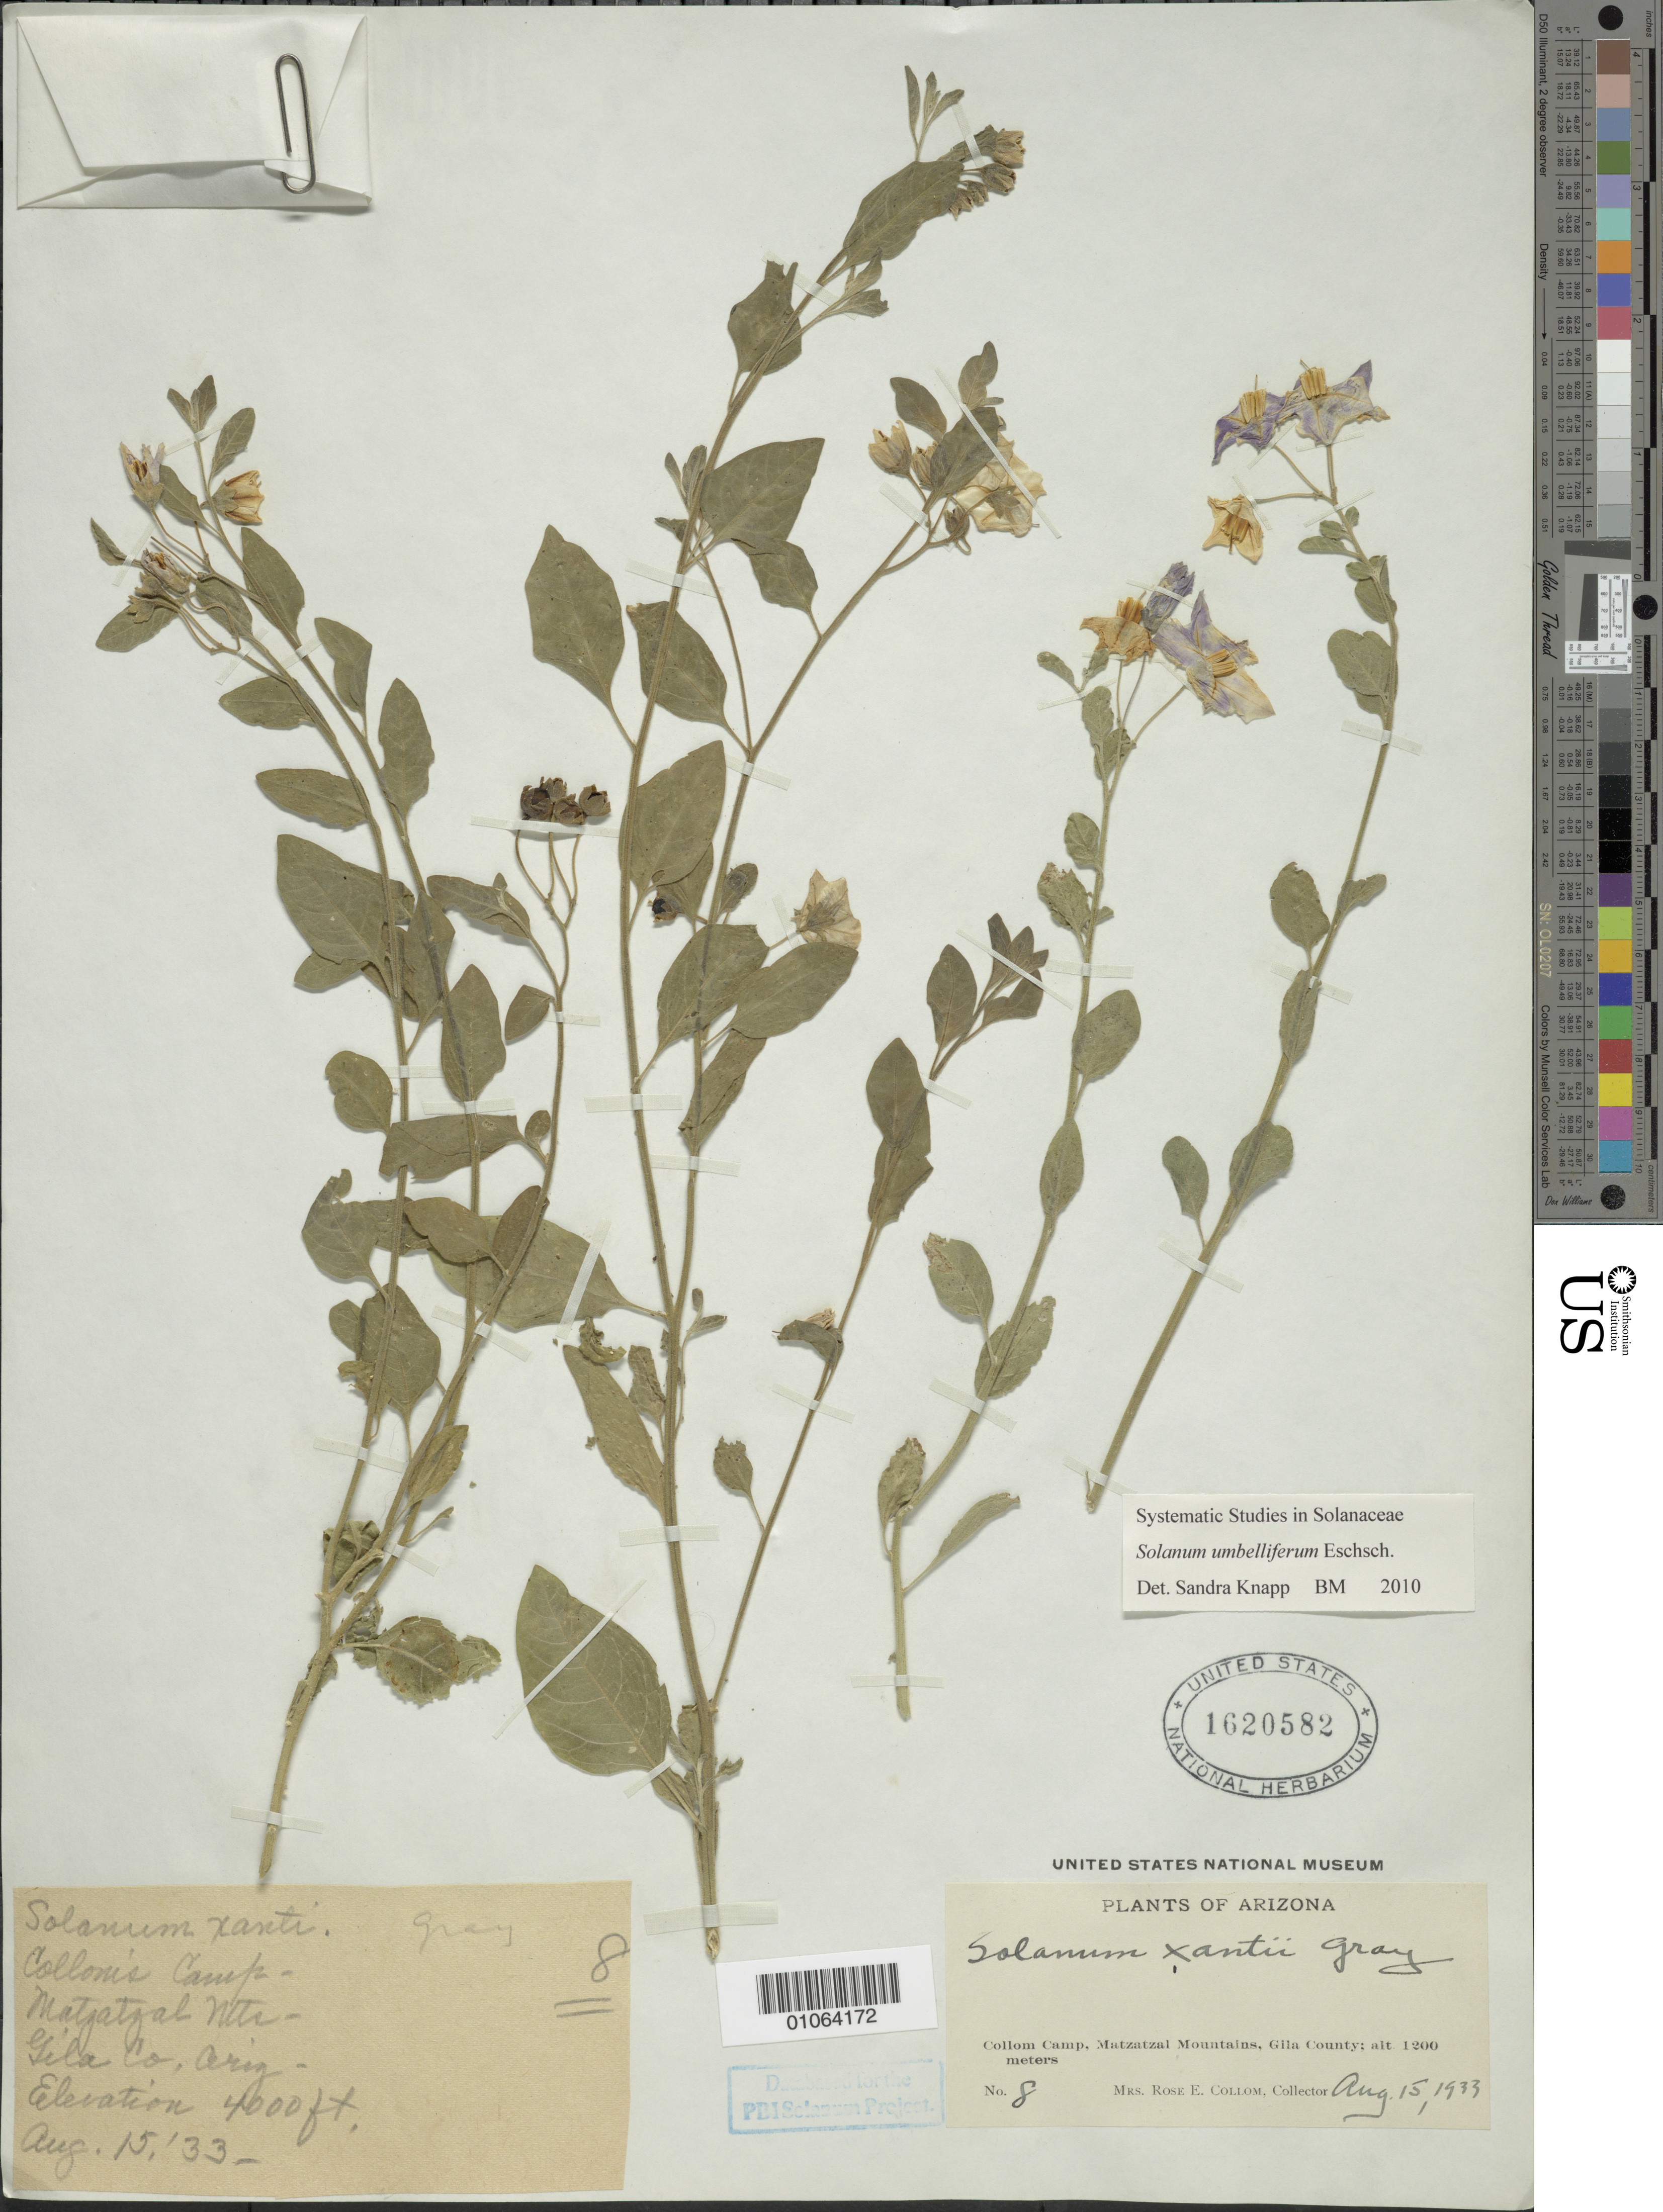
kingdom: Plantae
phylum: Tracheophyta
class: Magnoliopsida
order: Solanales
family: Solanaceae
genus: Solanum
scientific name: Solanum umbelliferum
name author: Eschsch.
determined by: Knapp, S. D.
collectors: R. E. Collom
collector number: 8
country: United States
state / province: Arizona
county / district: Gila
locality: Matzatzal Mountains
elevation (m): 1200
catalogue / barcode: US 1620582